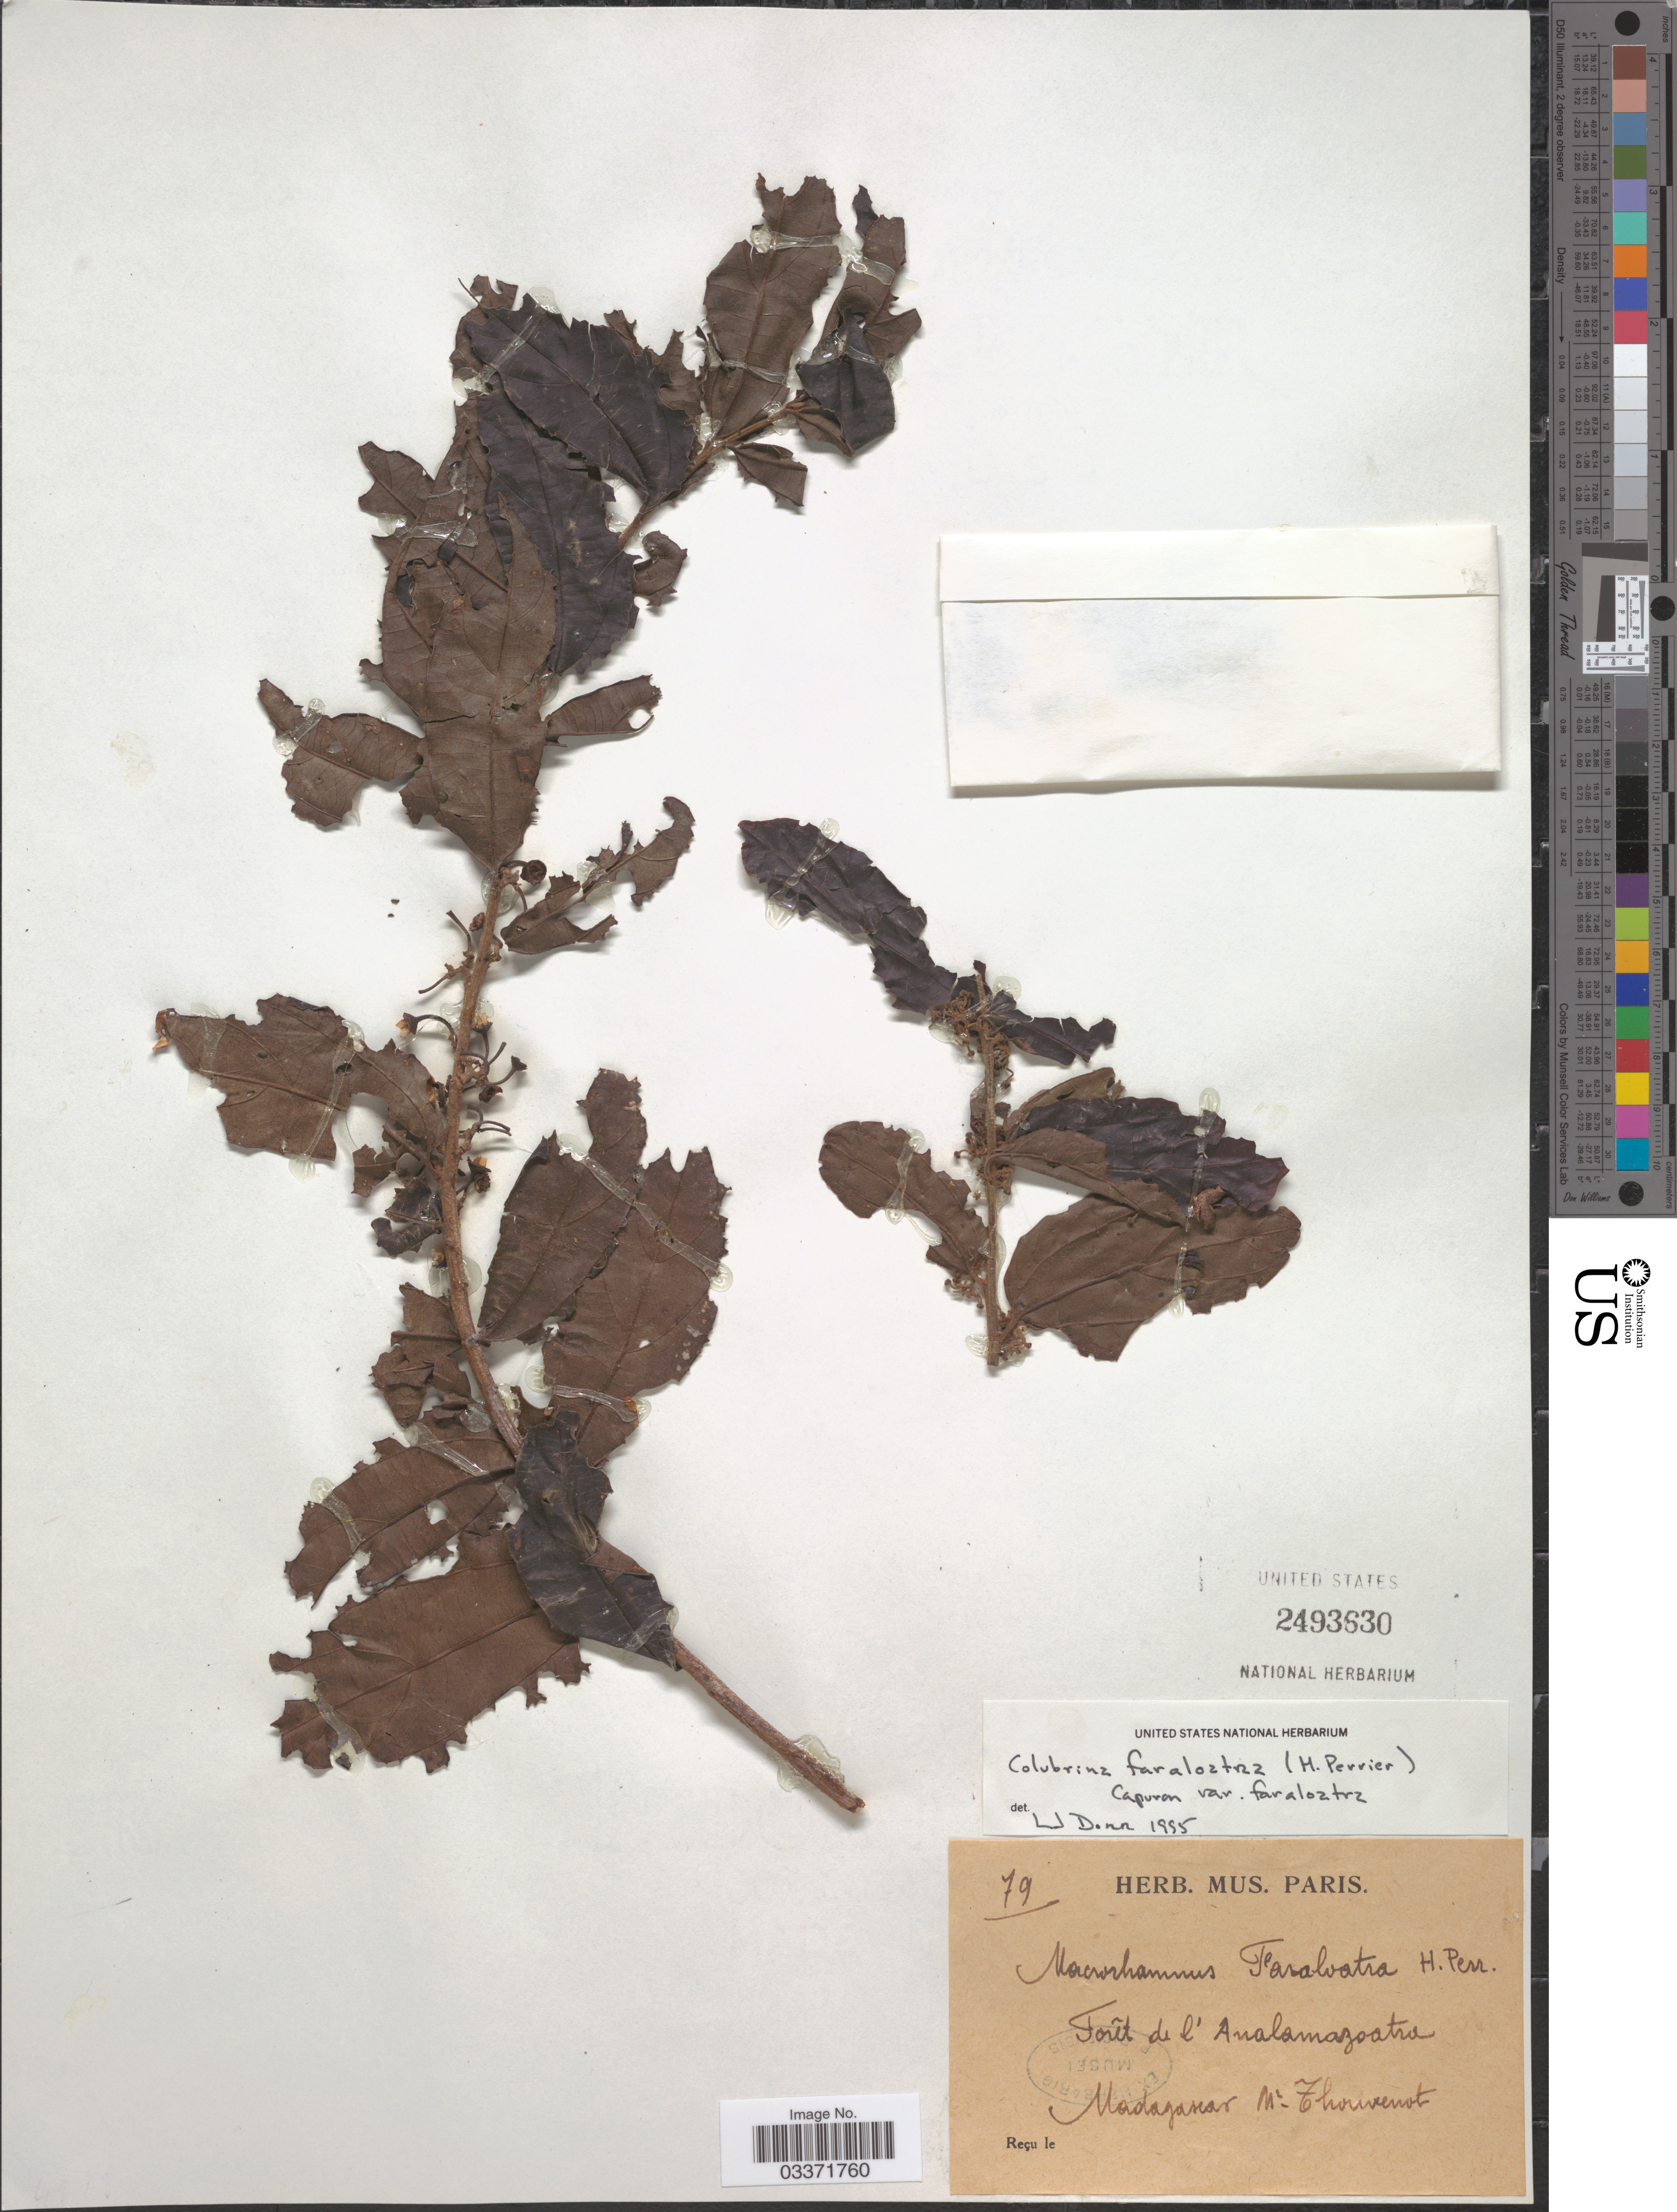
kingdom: Plantae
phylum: Tracheophyta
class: Magnoliopsida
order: Rosales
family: Rhamnaceae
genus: Colubrina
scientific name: Colubrina faralaotra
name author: (H. Perrier) Capuron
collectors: E. Thouvenot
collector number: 79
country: Madagascar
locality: Forêt de l'Analamazaotra.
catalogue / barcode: US 2493630